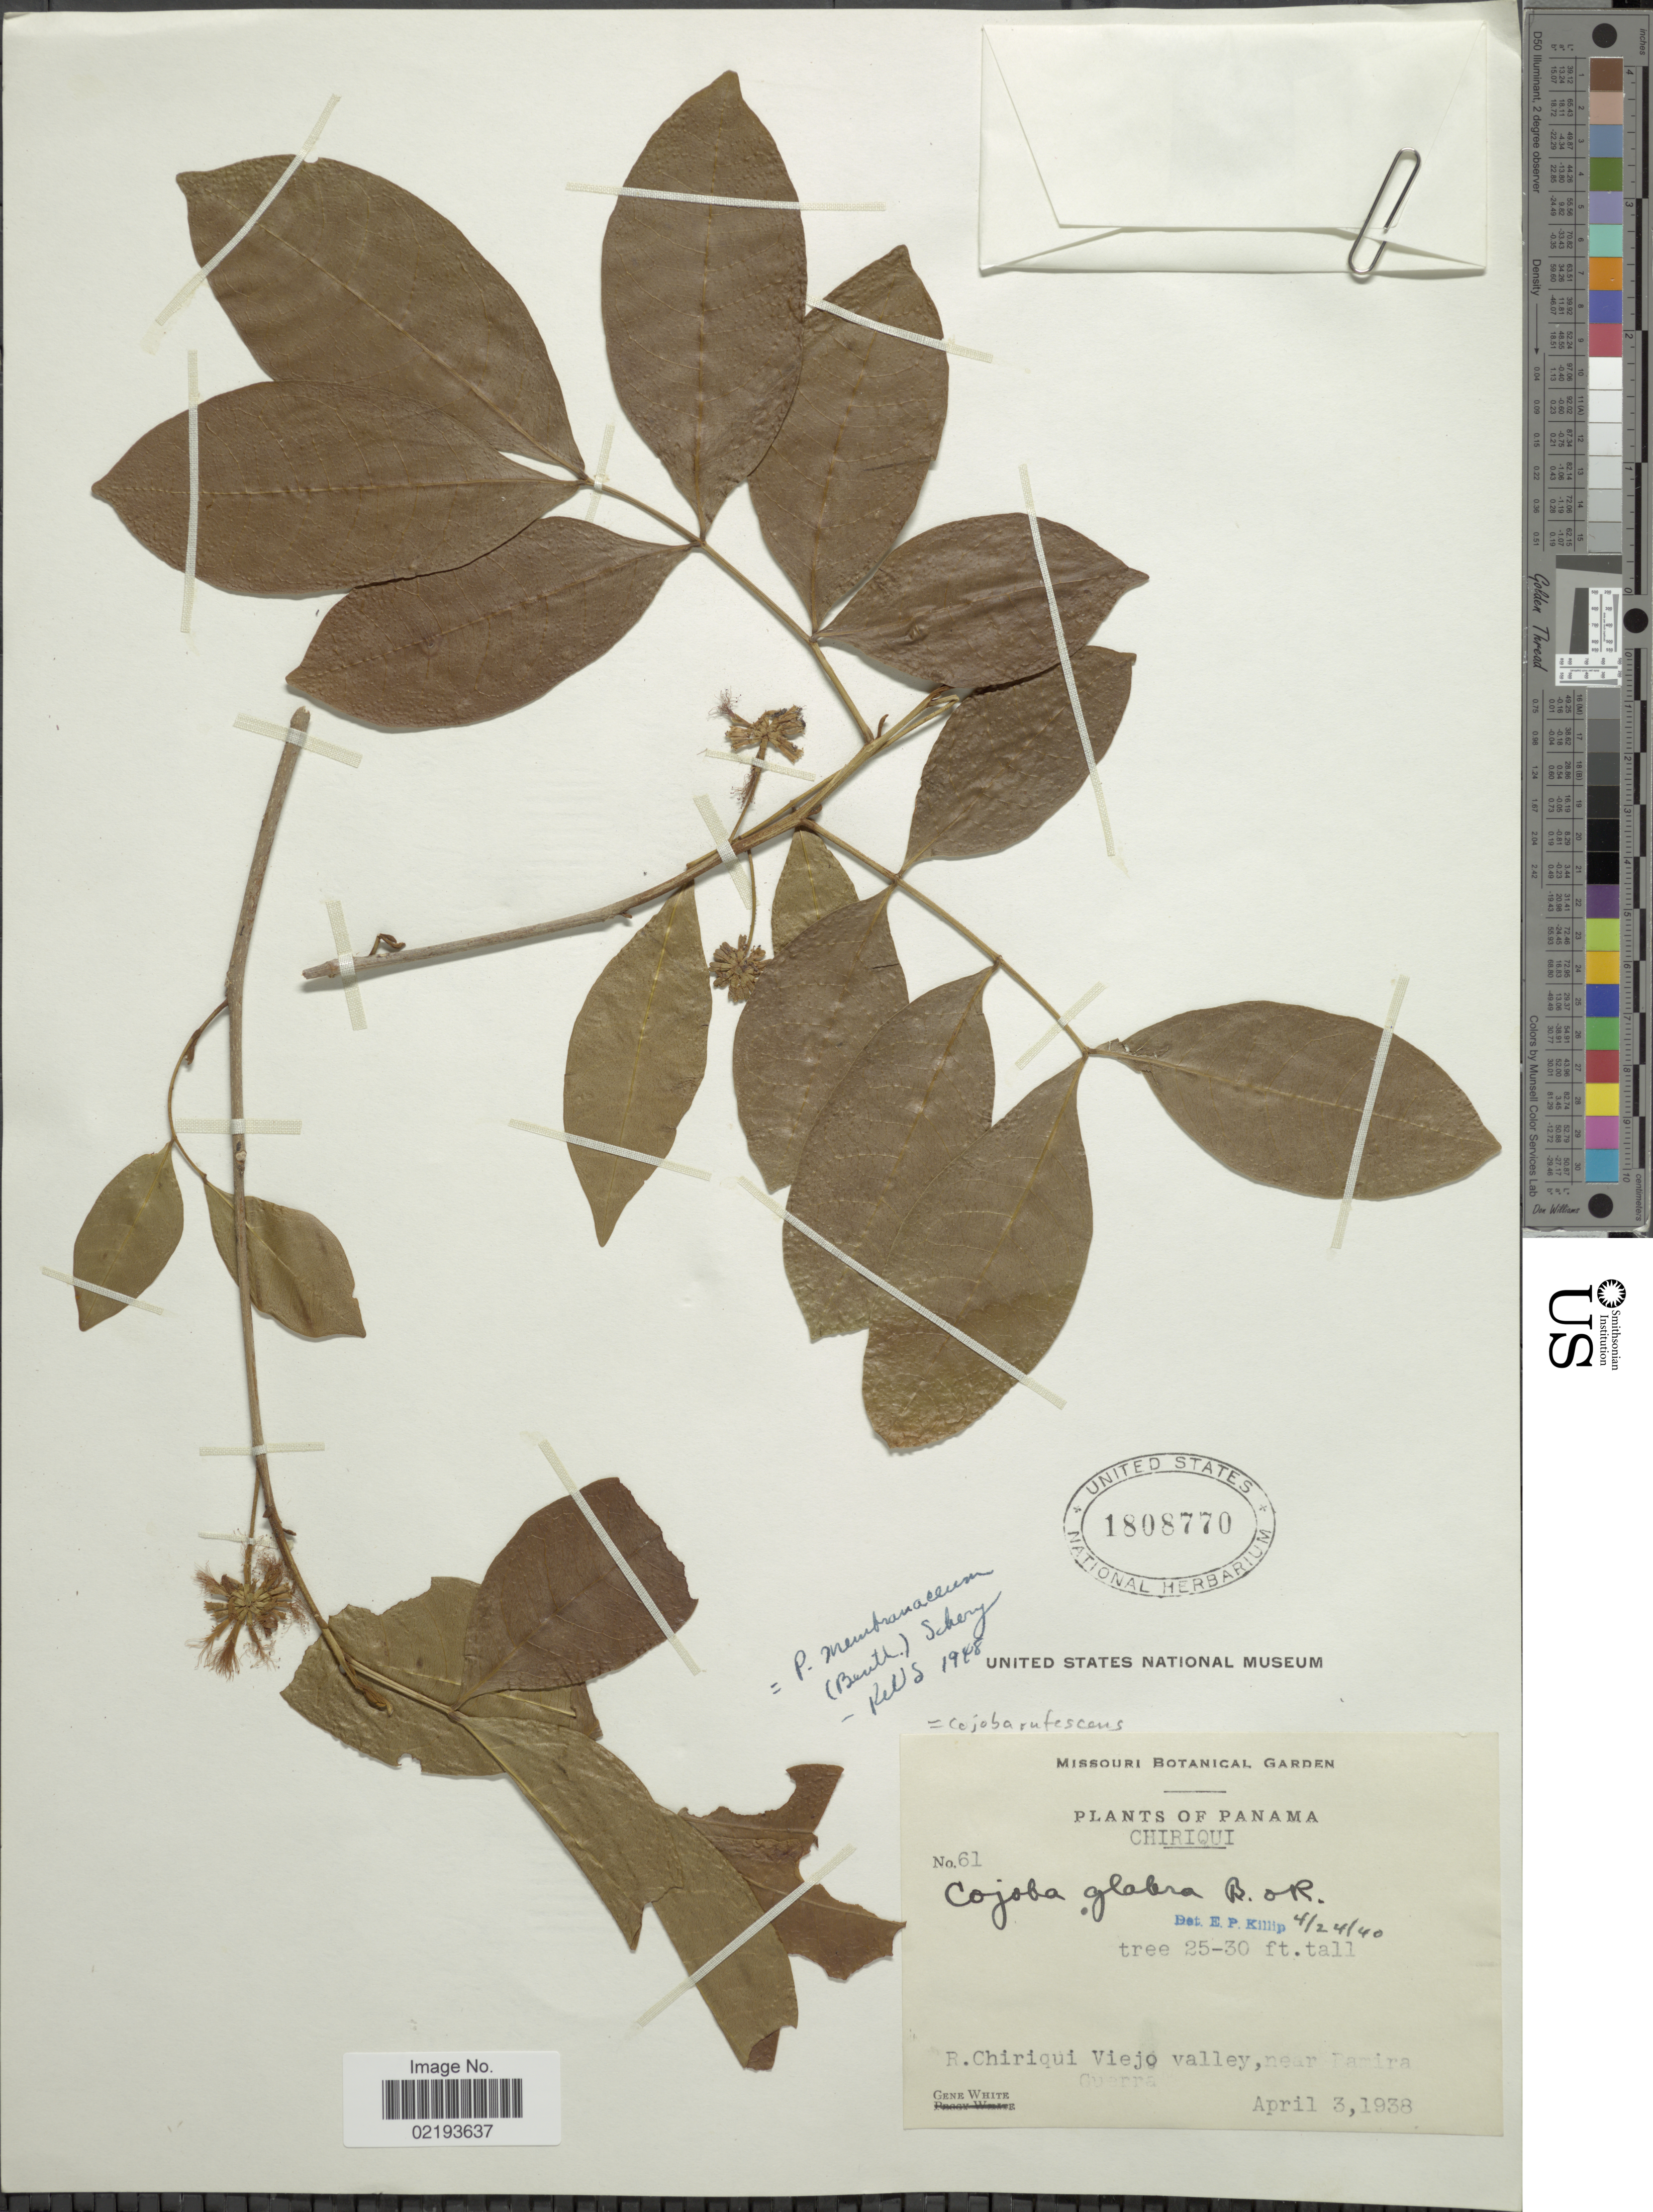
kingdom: Plantae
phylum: Tracheophyta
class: Magnoliopsida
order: Fabales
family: Fabaceae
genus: Cojoba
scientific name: Cojoba rufescens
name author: (Benth.) Britton & Rose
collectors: G. White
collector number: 61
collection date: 1938-04-03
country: Panama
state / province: Chiriqui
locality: R. Chiriqui Viejo valley, near Pamira Guarna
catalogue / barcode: US 1808770